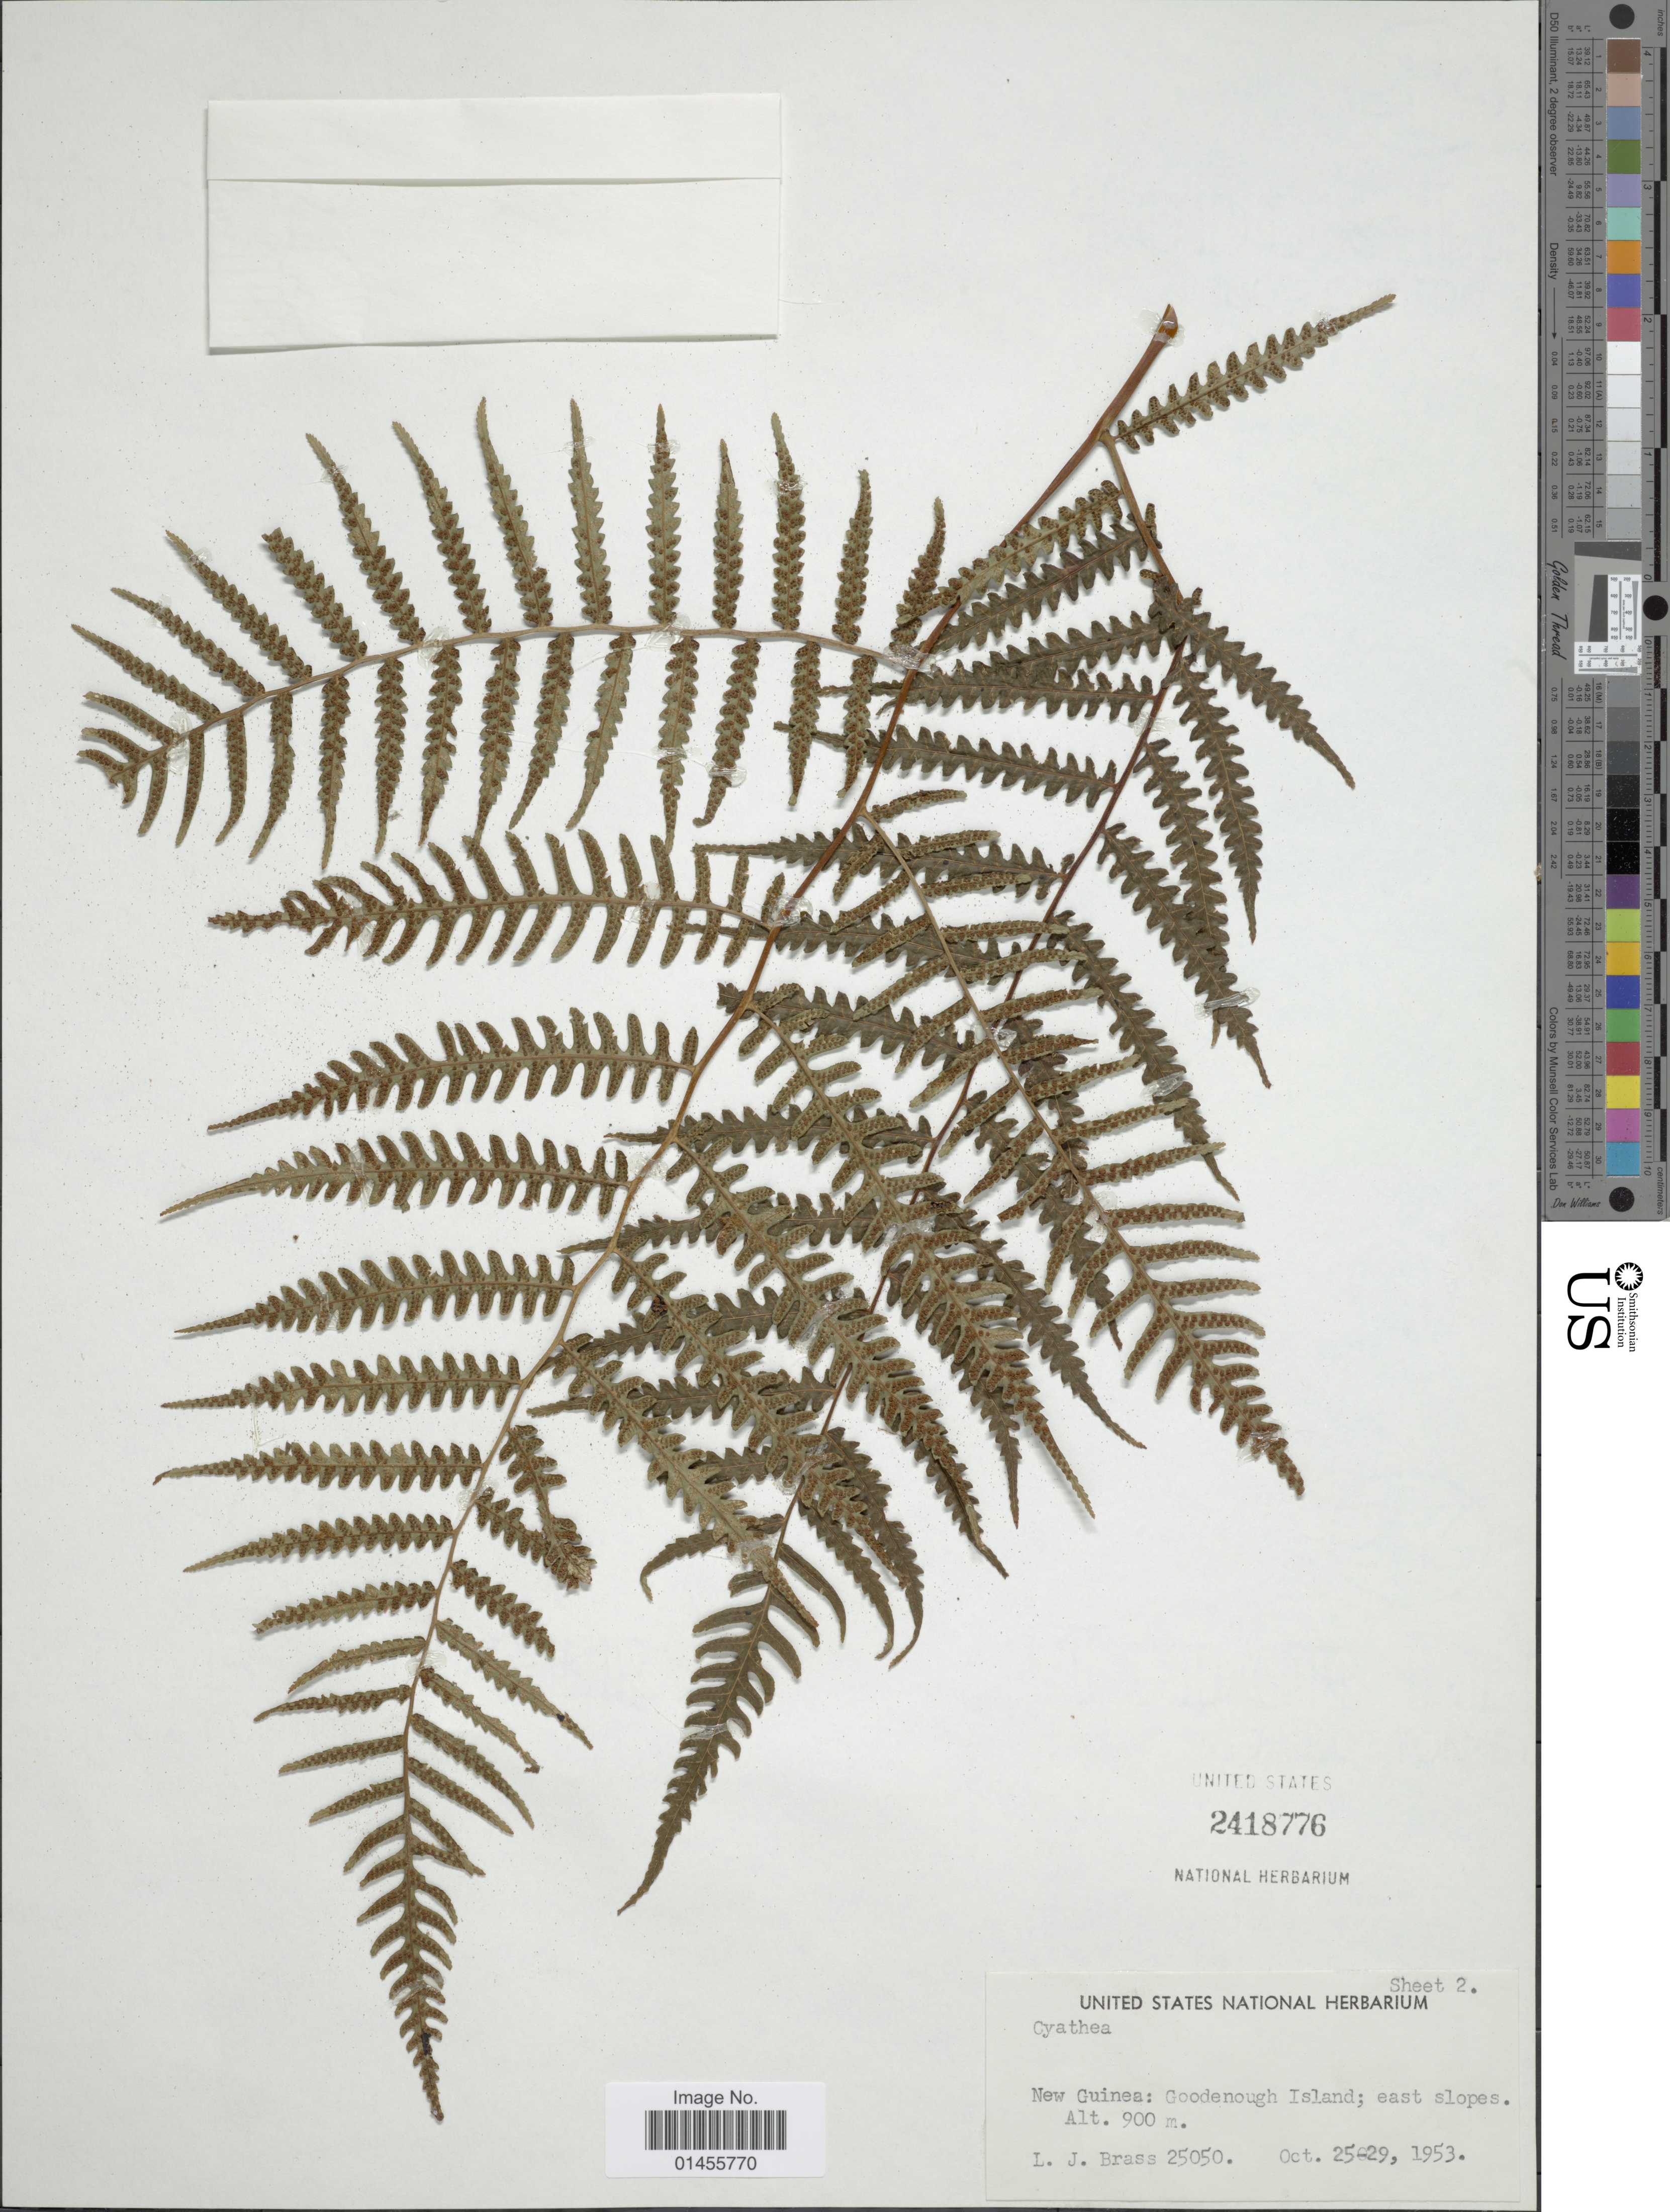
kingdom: Plantae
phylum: Tracheophyta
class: Polypodiopsida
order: Cyatheales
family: Cyatheaceae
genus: Alsophila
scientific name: Alsophila sp.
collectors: L. J. Brass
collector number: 25050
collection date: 1953-10-25/1953-10-29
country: Papua New Guinea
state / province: Milne Bay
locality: New Guinea: Goodenough Island; east slopes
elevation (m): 900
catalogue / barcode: US 2418776